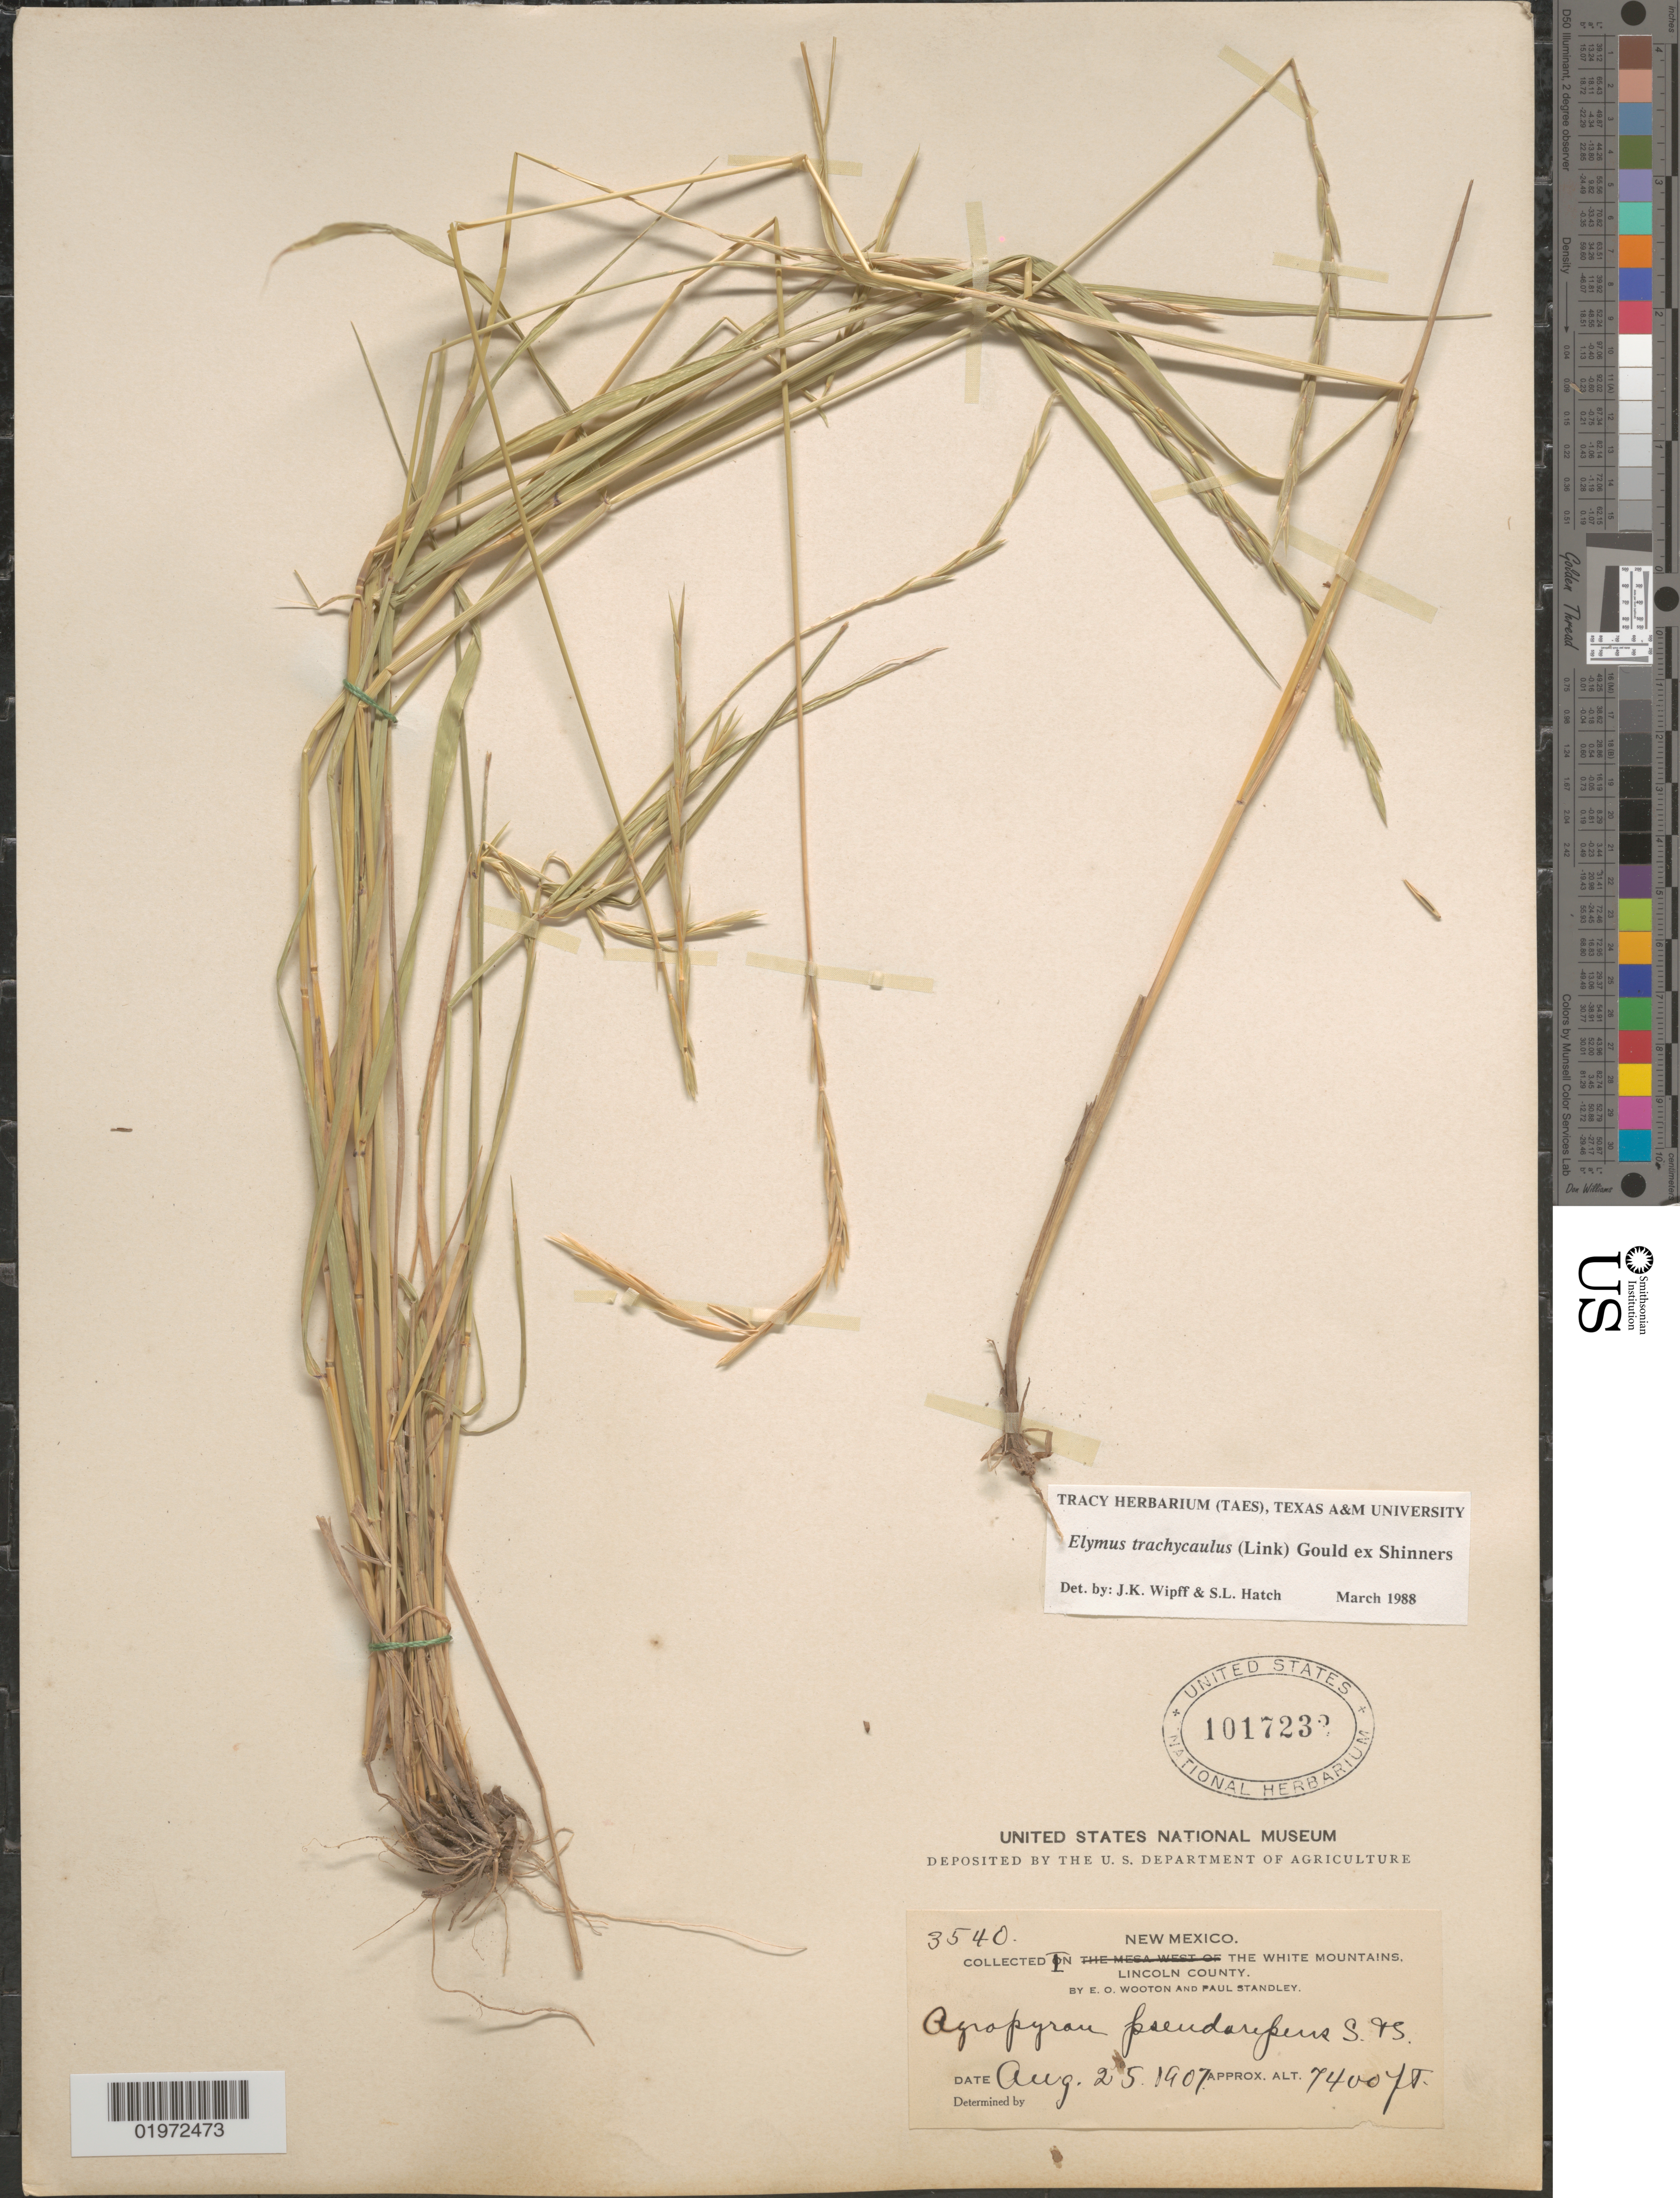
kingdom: Plantae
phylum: Tracheophyta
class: Liliopsida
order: Poales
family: Poaceae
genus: Elymus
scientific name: Elymus trachycaulus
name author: (Link) Gould ex Shinners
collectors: E. O. Wooton & P. C. Standley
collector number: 3540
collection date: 1907-08-25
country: United States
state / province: New Mexico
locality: In the White Mountains, Lincoln County.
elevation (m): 2256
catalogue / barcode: US 1017232